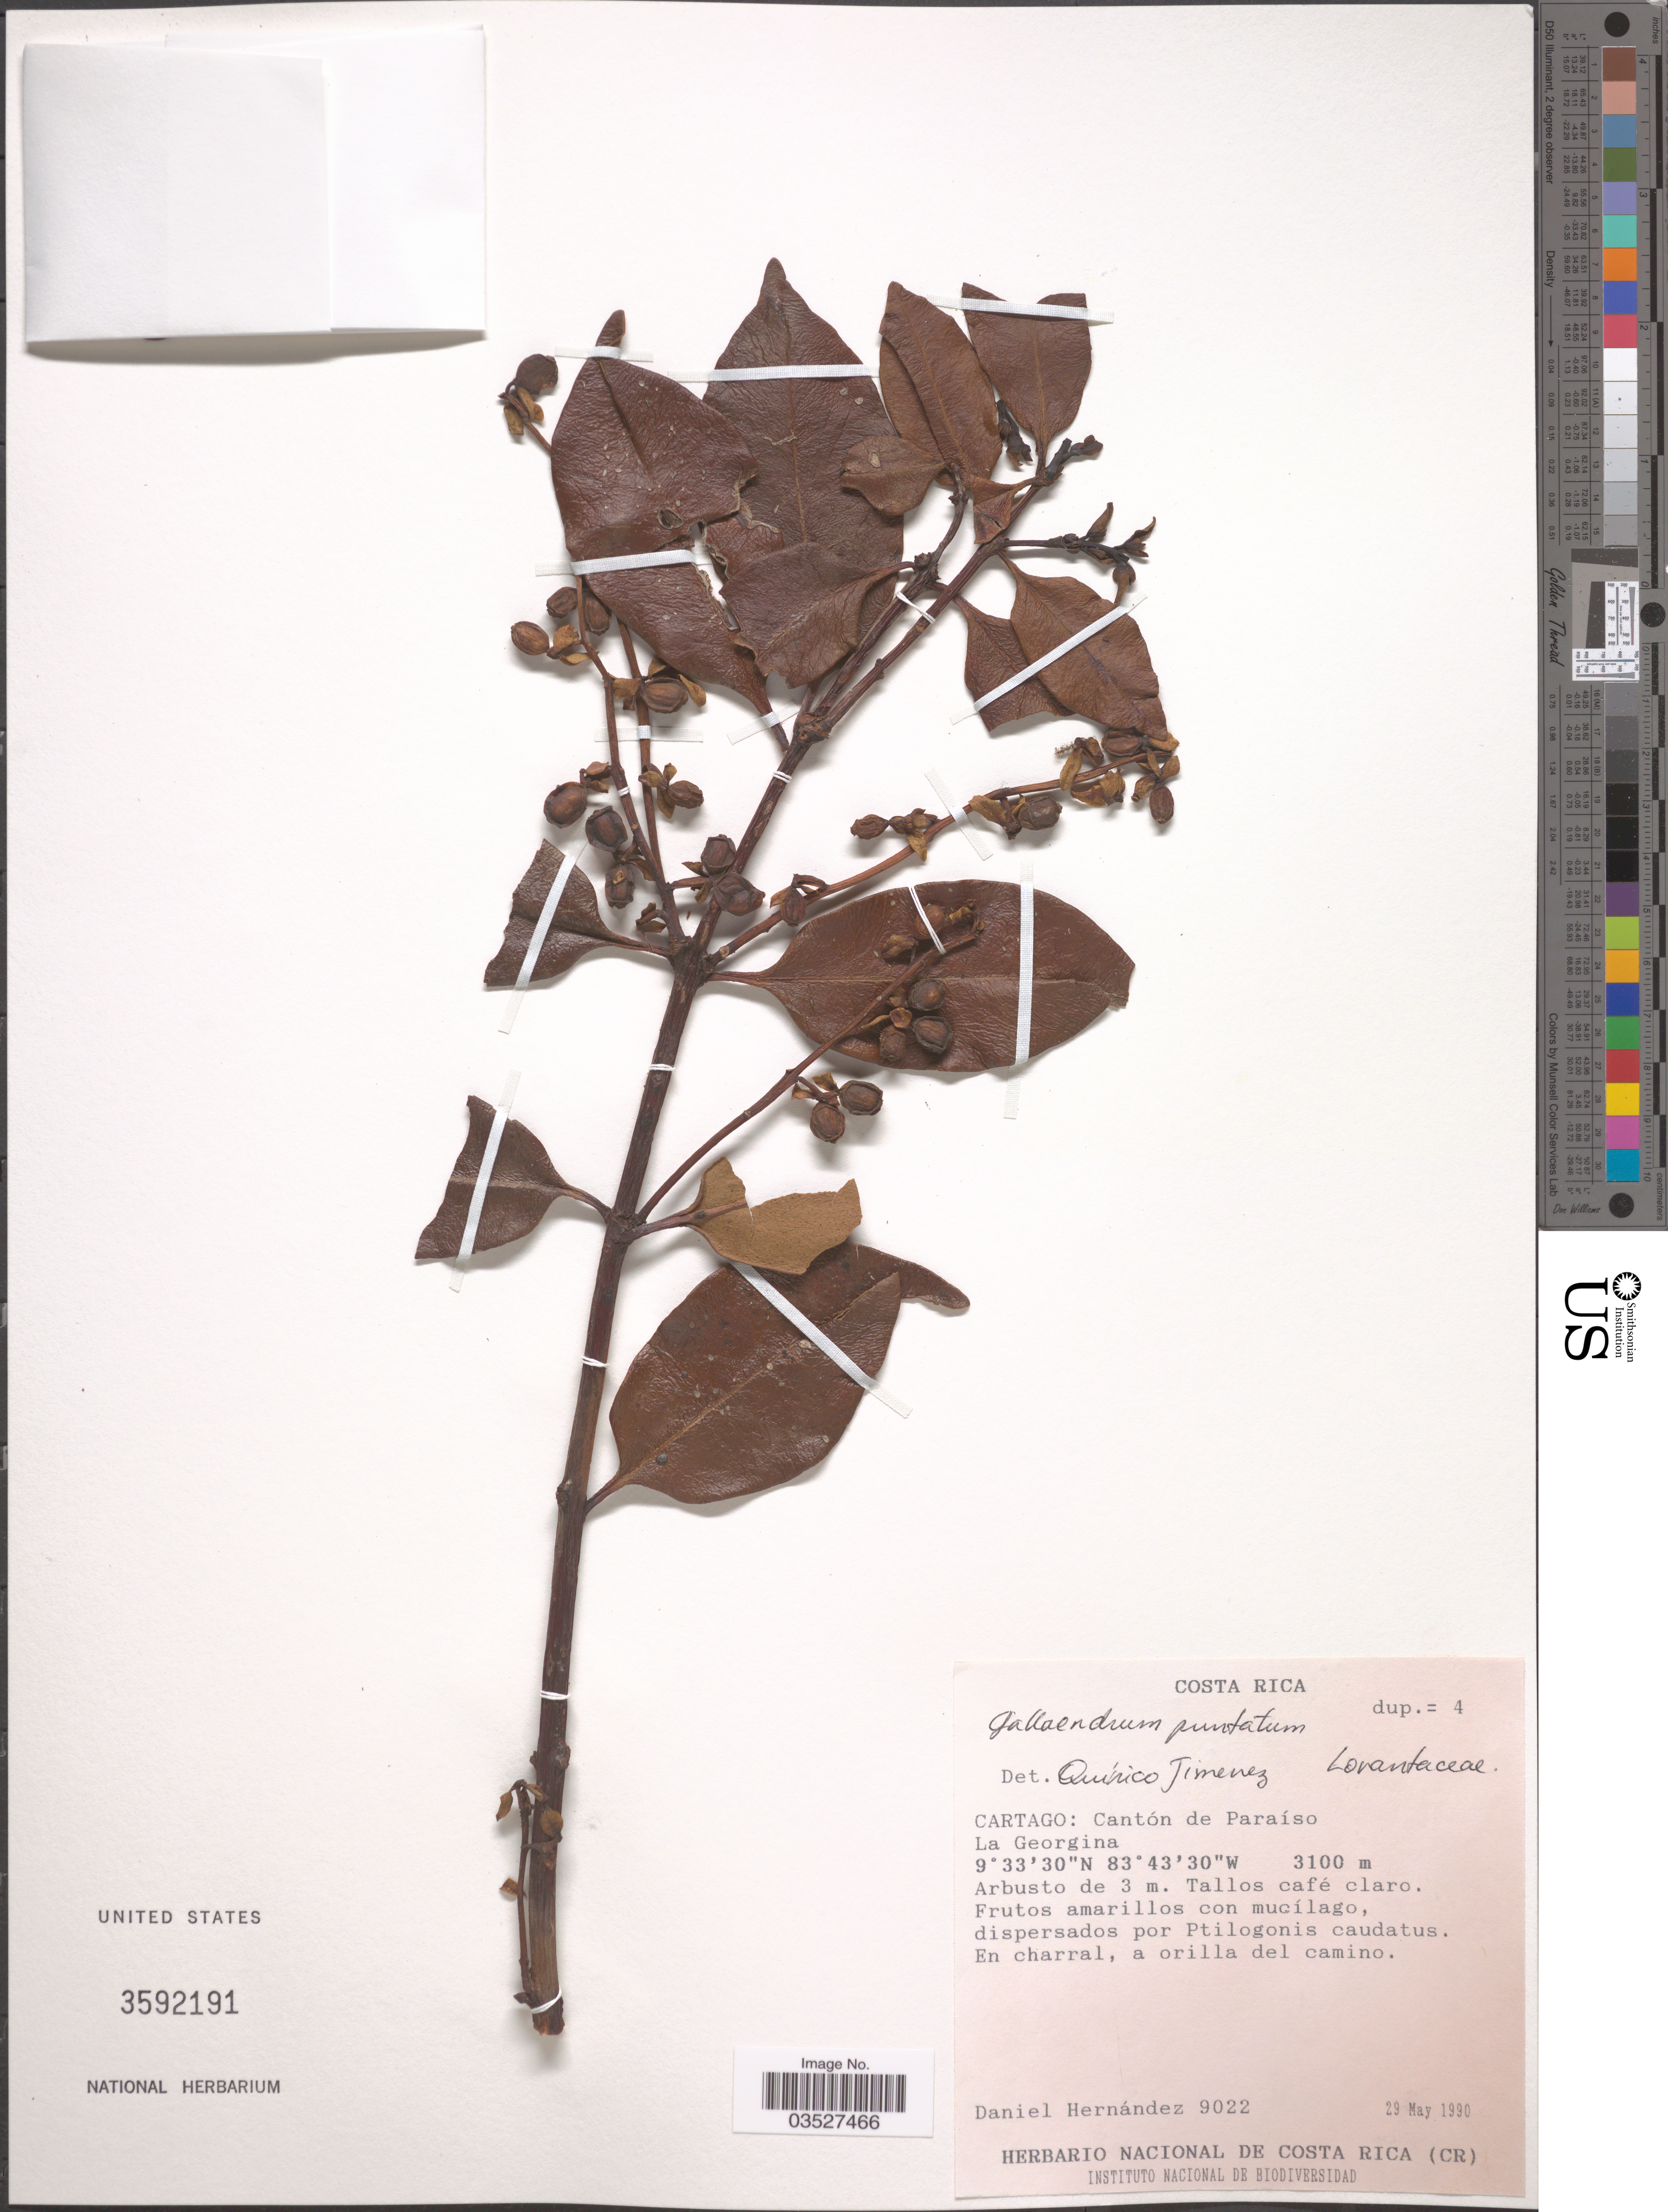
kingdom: Plantae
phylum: Tracheophyta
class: Magnoliopsida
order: Santalales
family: Loranthaceae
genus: Gaiadendron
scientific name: Gaiadendron punctatum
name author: (Ruiz & Pav.) G. Don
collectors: D. Hernández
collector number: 9022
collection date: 1990-05-29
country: Costa Rica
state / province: Cartago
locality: Cantón de Paraíso. La Georgina.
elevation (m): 3100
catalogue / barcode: US 3592191